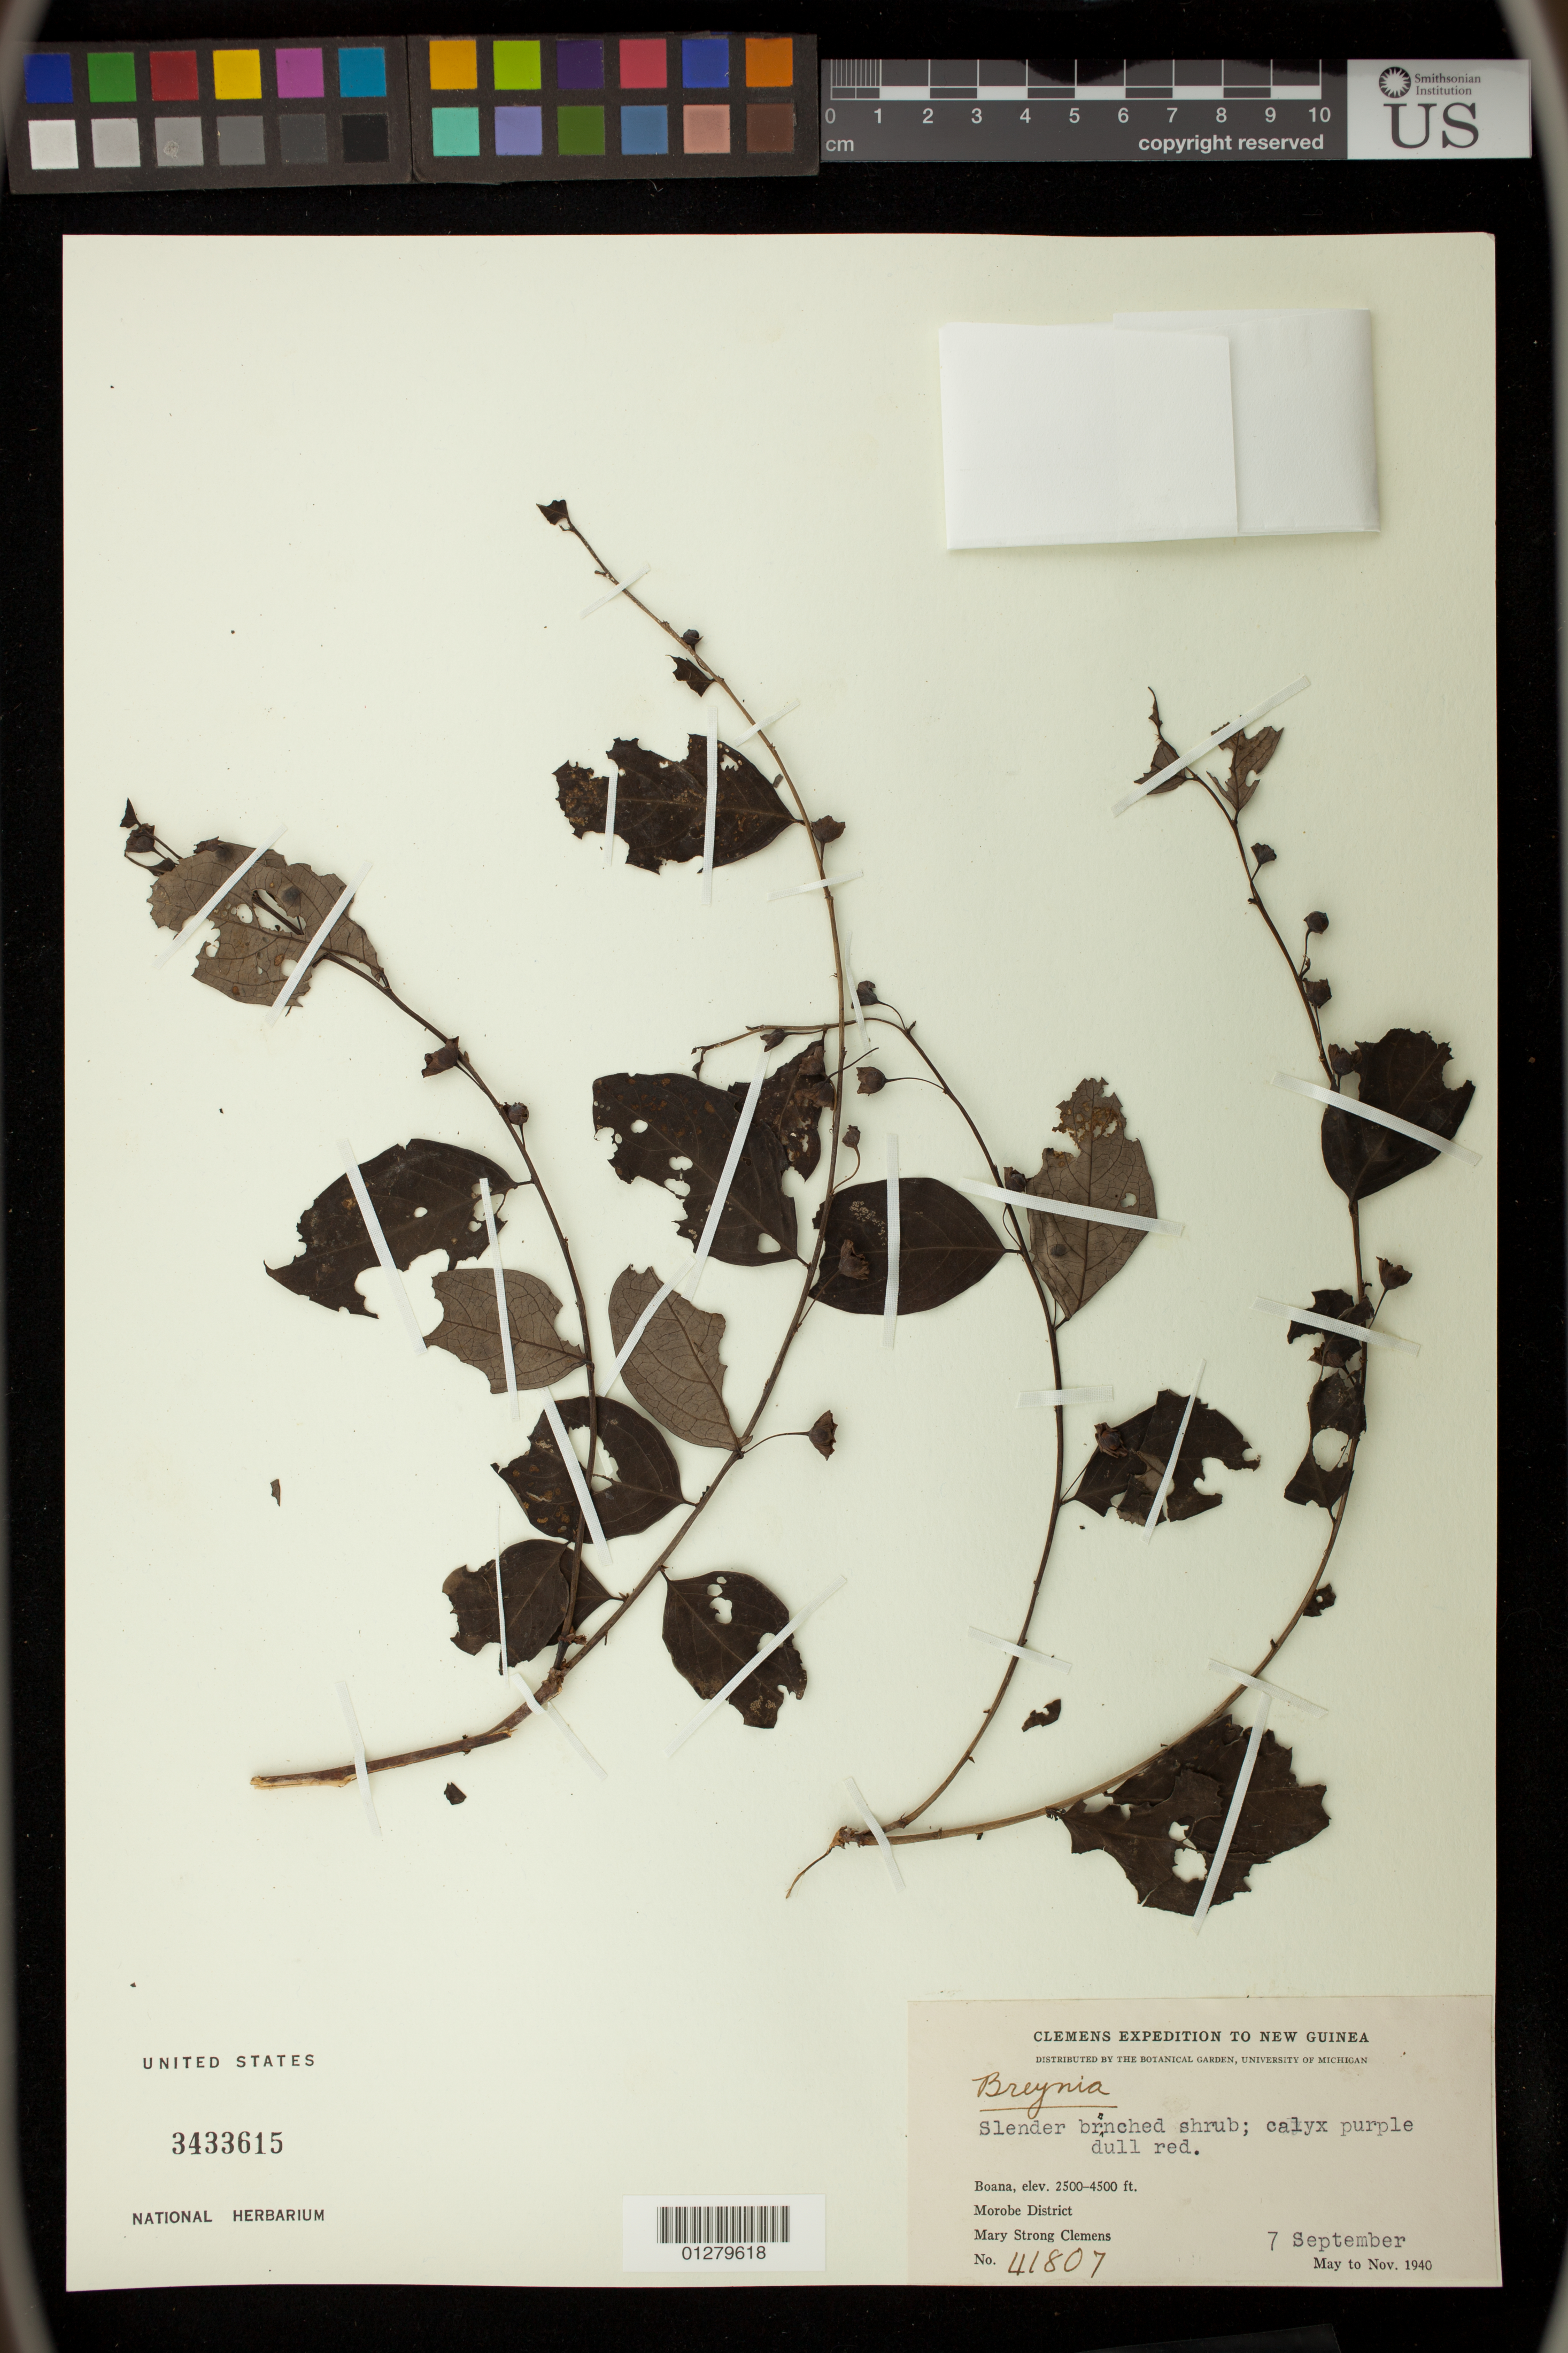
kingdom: Plantae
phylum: Tracheophyta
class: Magnoliopsida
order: Malpighiales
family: Phyllanthaceae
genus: Breynia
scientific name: Breynia sp.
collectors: M. S. Clemens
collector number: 41807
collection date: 1940-09-07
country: Papua New Guinea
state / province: Morobe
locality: Boana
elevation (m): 762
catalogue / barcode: US 3433615